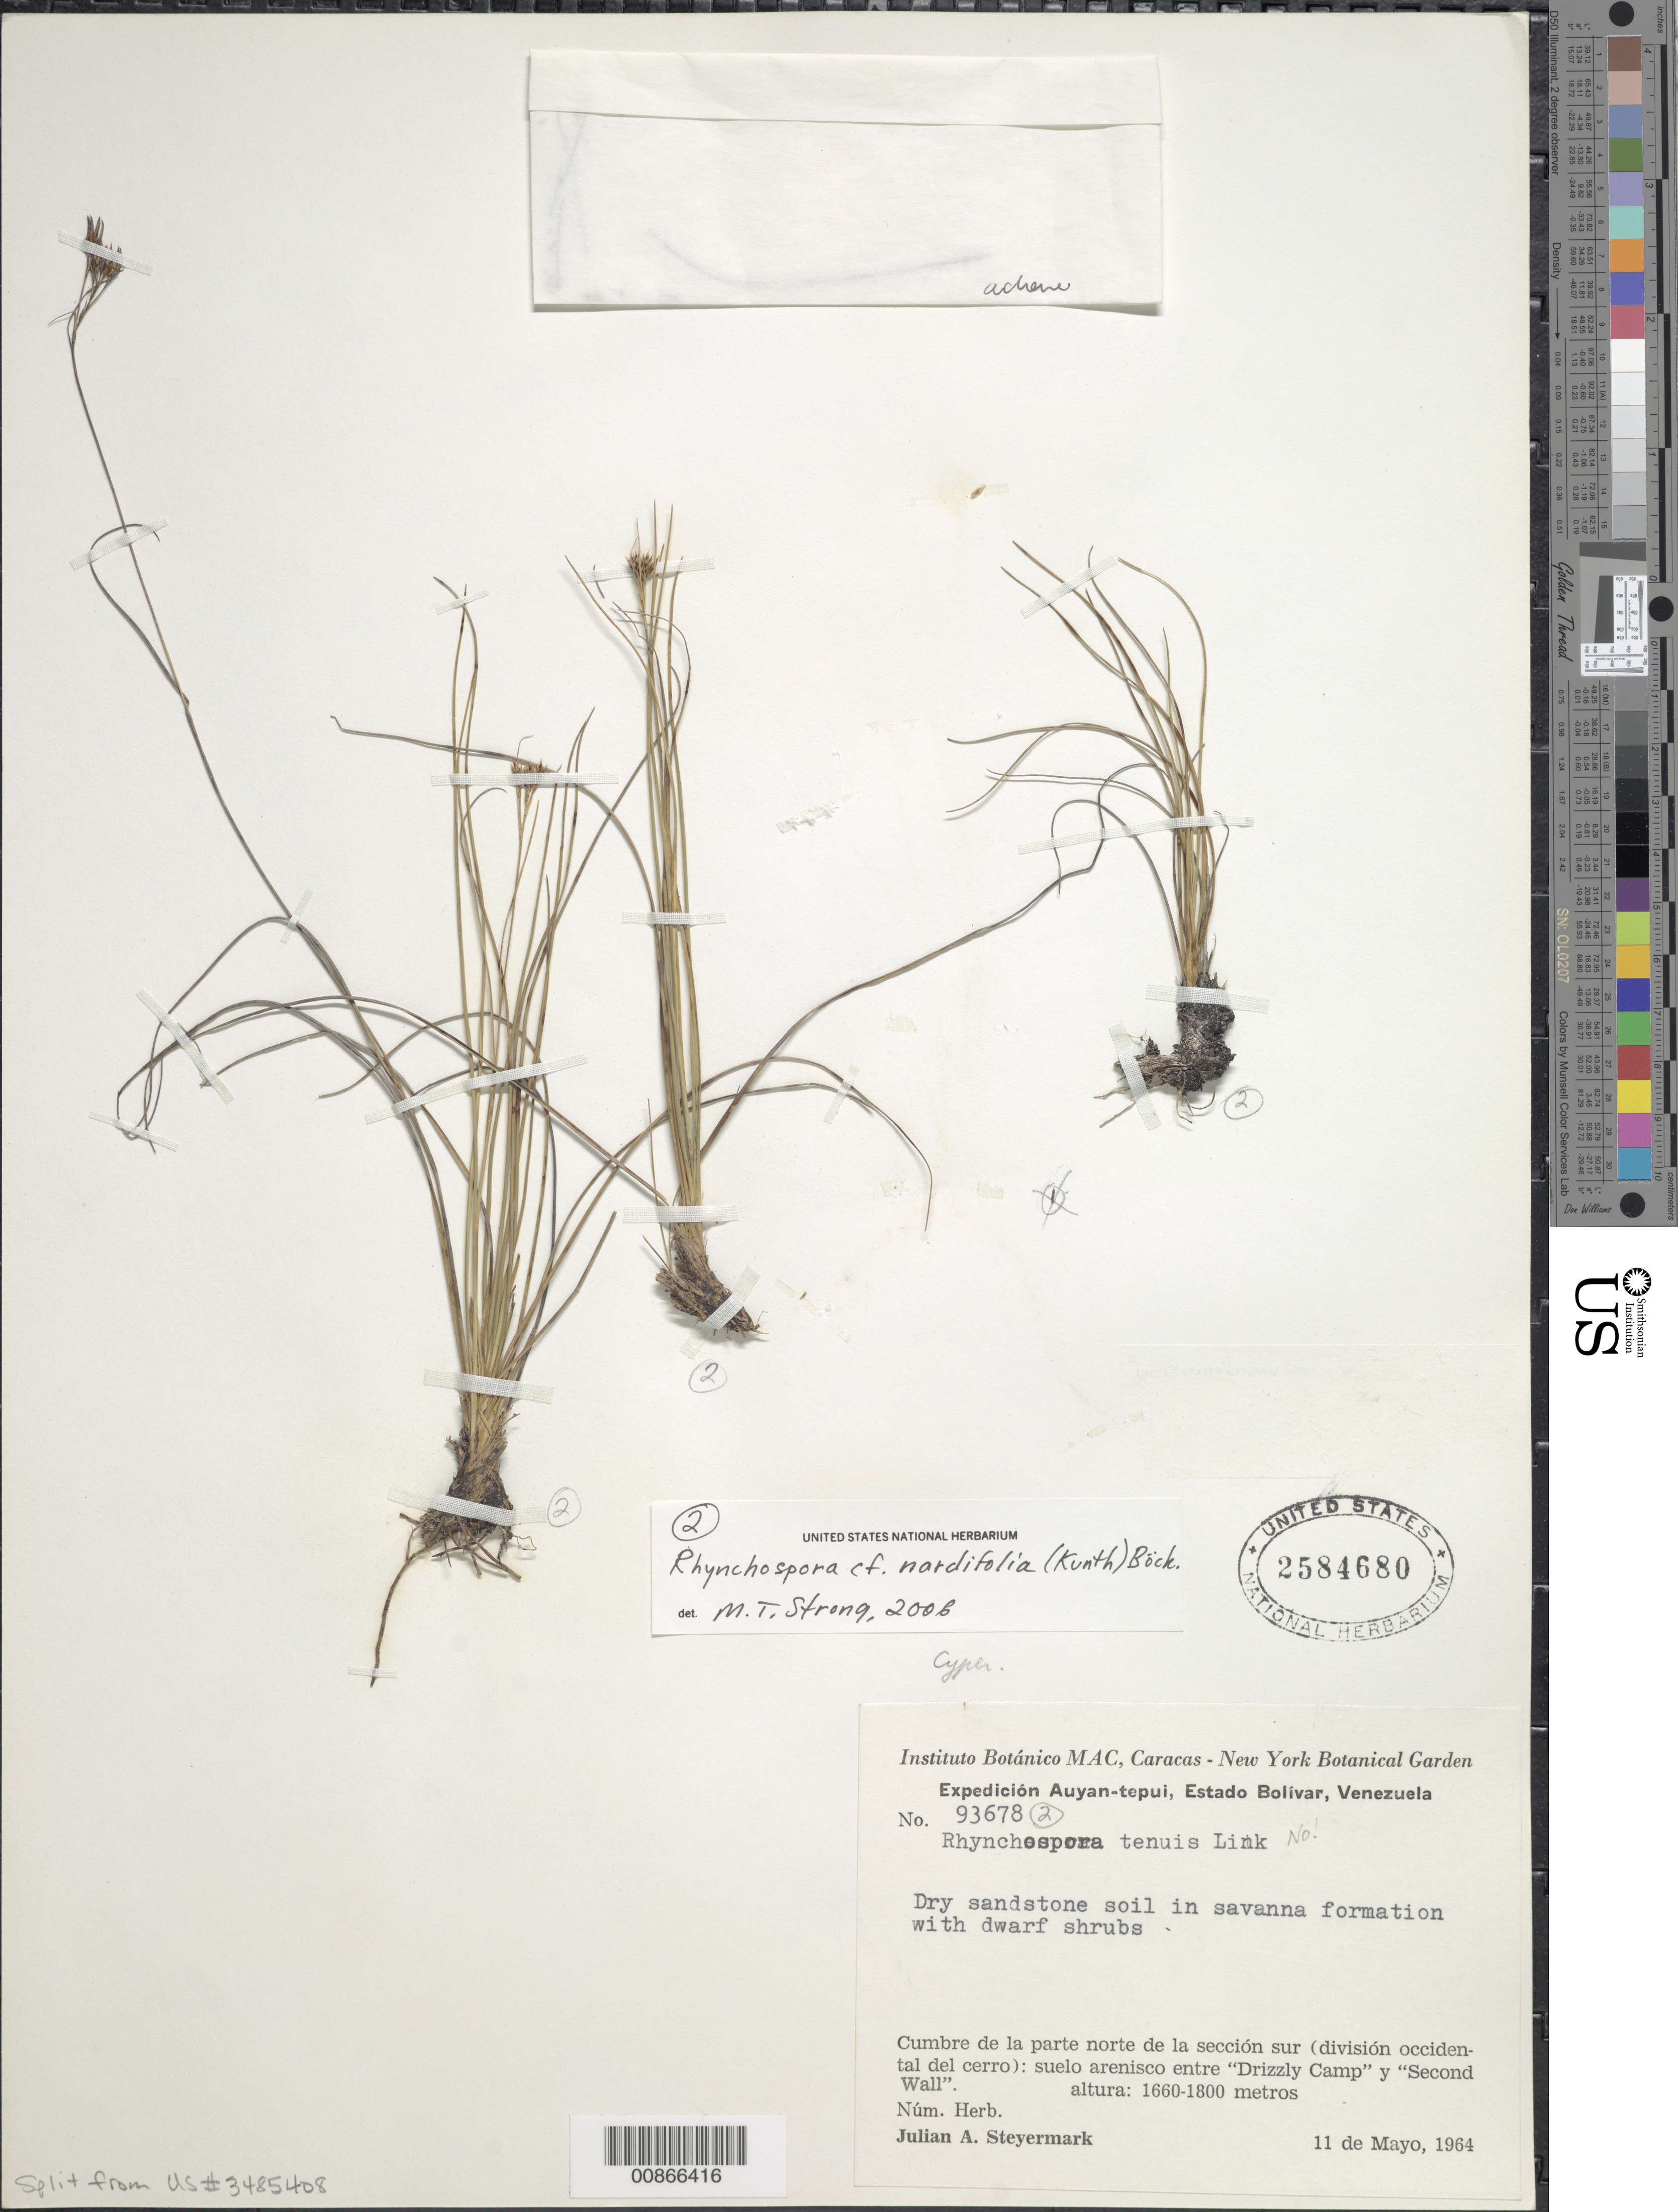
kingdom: Plantae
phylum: Tracheophyta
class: Liliopsida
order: Poales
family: Cyperaceae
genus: Rhynchospora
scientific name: Rhynchospora nardifolia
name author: (Kunth) Boeckeler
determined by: Strong, M. T., (US), Smithsonian Institution - National Museum of Natural History (UNITED STATES)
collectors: J. Steyermark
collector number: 93678 2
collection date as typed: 11-May-64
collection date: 1964-05-11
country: Venezuela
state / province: Bolívar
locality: Auyan-tepuí, Río Churún, "Drizzly Camp" to "Second Wall"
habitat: Dry sandstone soil in savanna formation with dwarf shrubs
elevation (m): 1660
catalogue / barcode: US 2584680